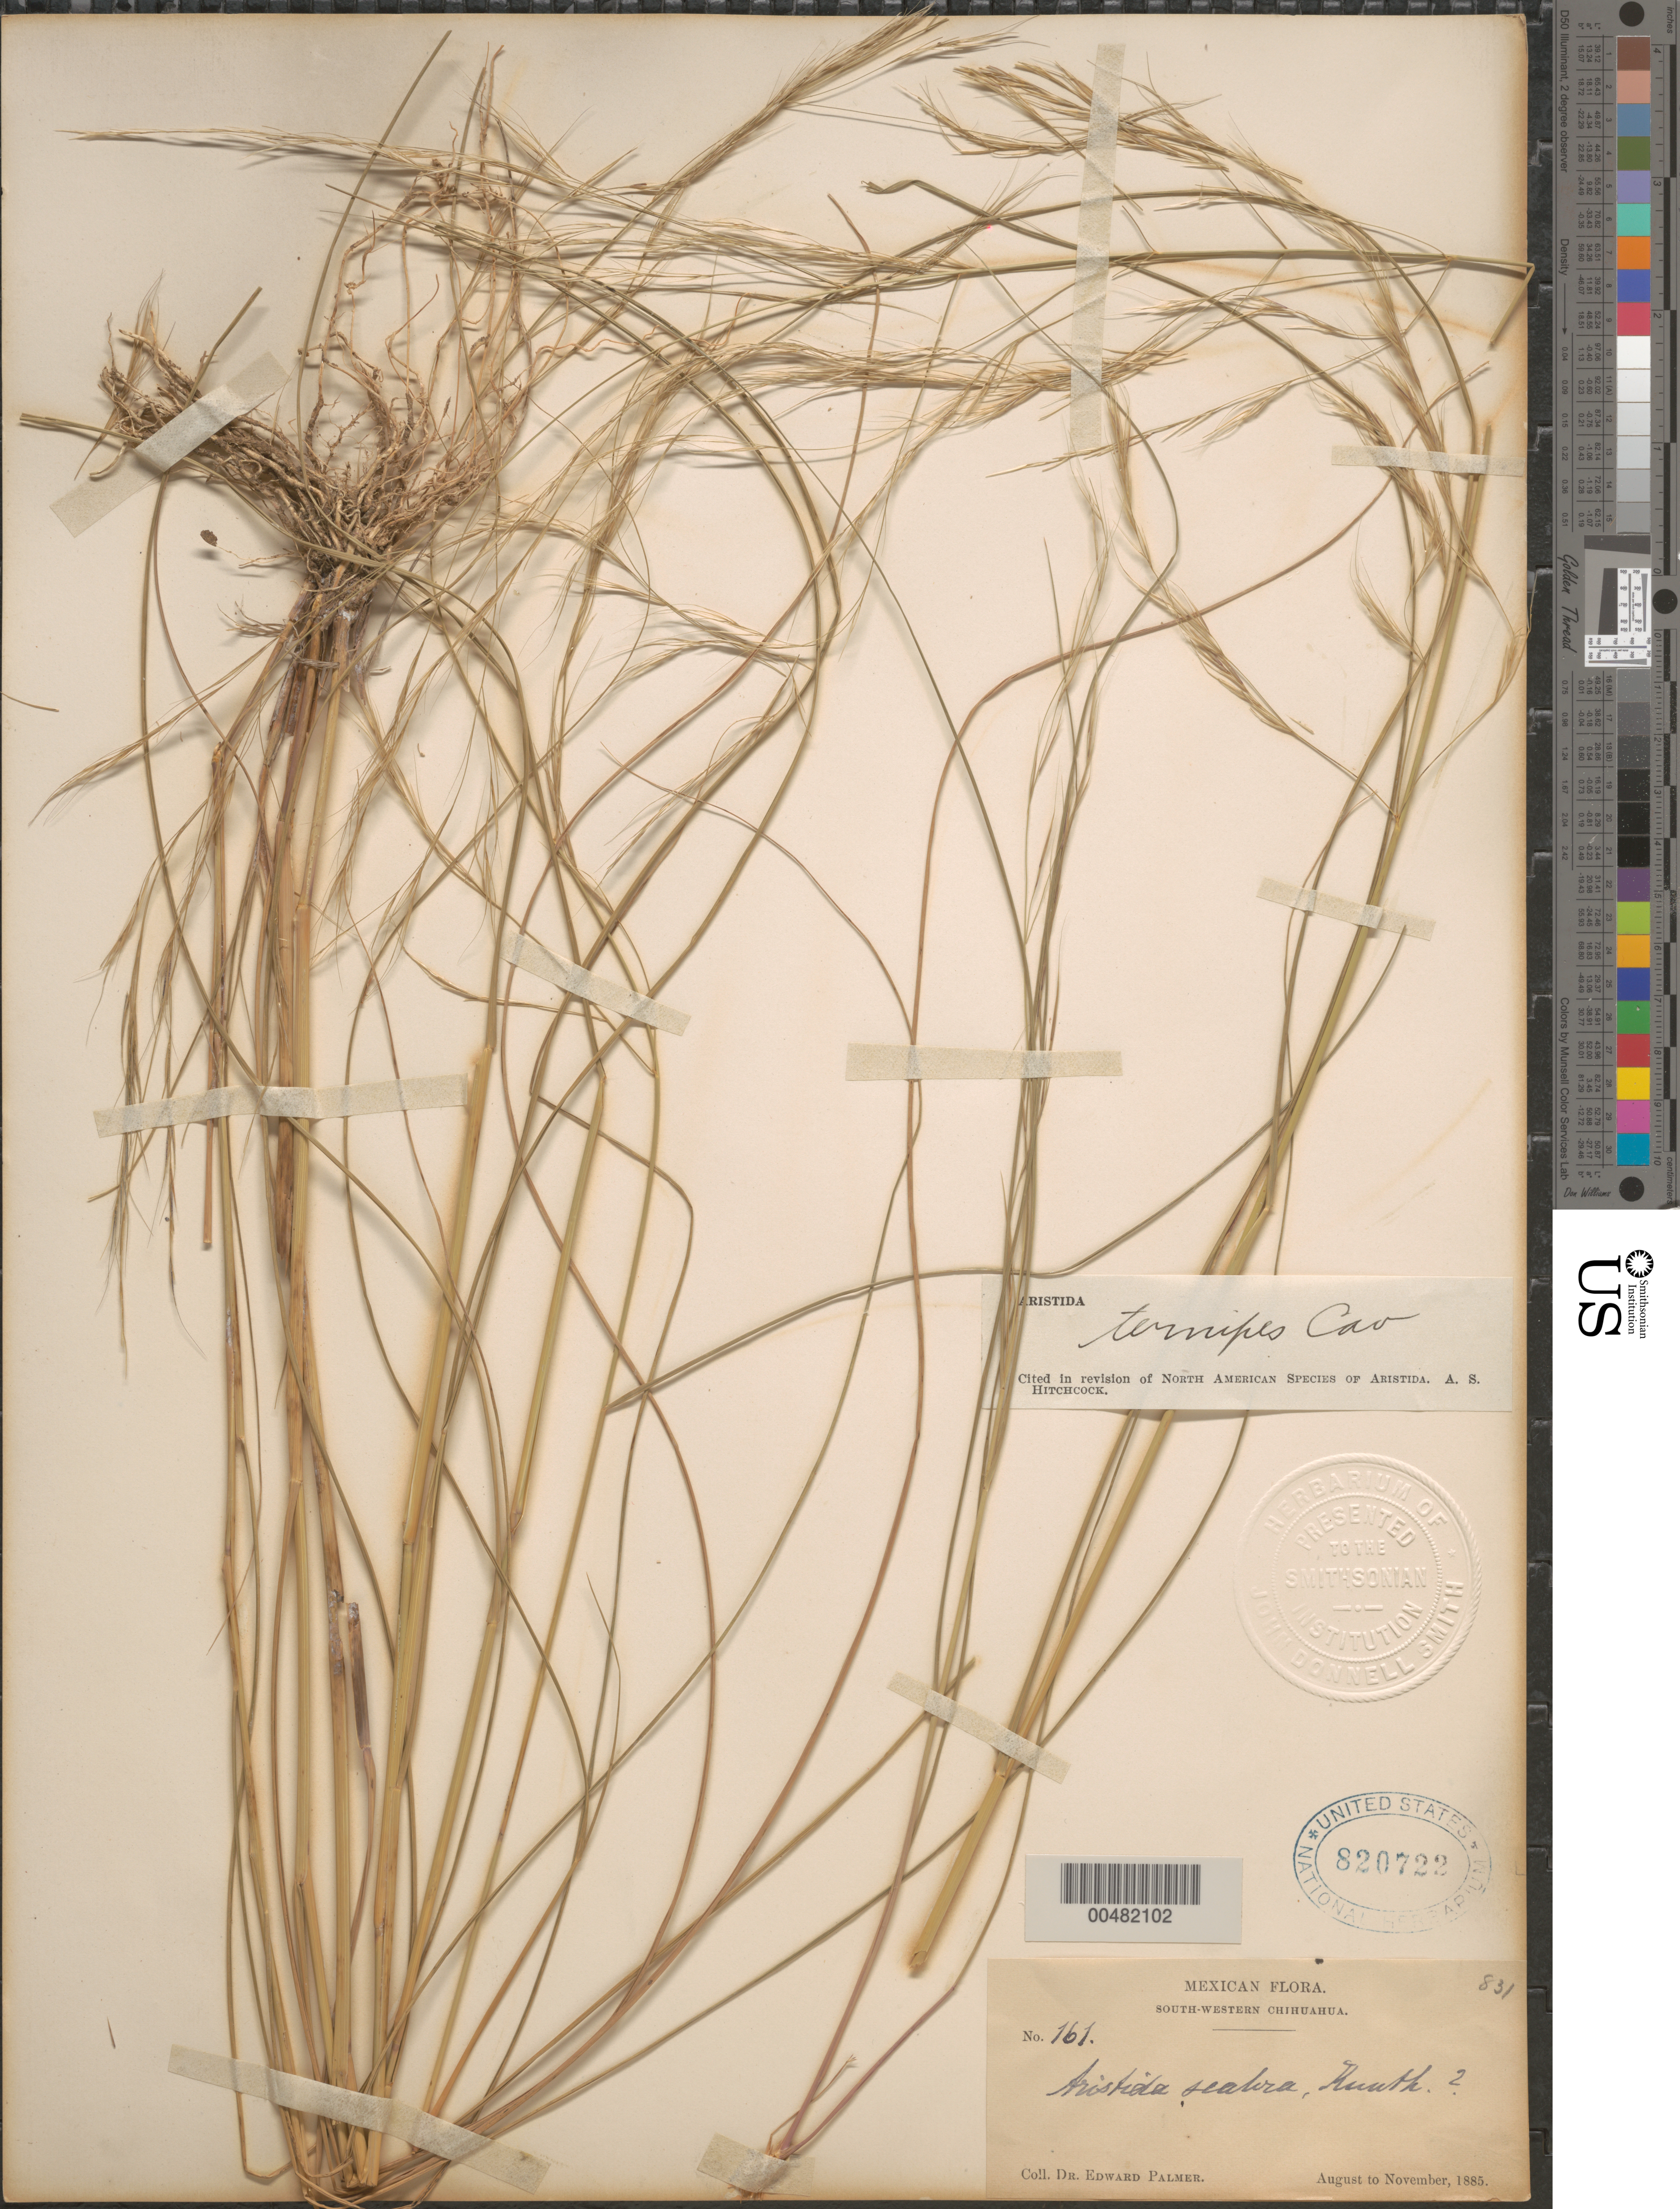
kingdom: Plantae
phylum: Tracheophyta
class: Liliopsida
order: Poales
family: Poaceae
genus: Aristida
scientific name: Aristida ternipes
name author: Cav.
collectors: E. Palmer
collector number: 161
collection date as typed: Aug 1885 to Nov 1885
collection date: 1885-08/1885-11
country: Mexico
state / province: Chihuahua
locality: South-western Chihuahua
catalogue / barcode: US 820722